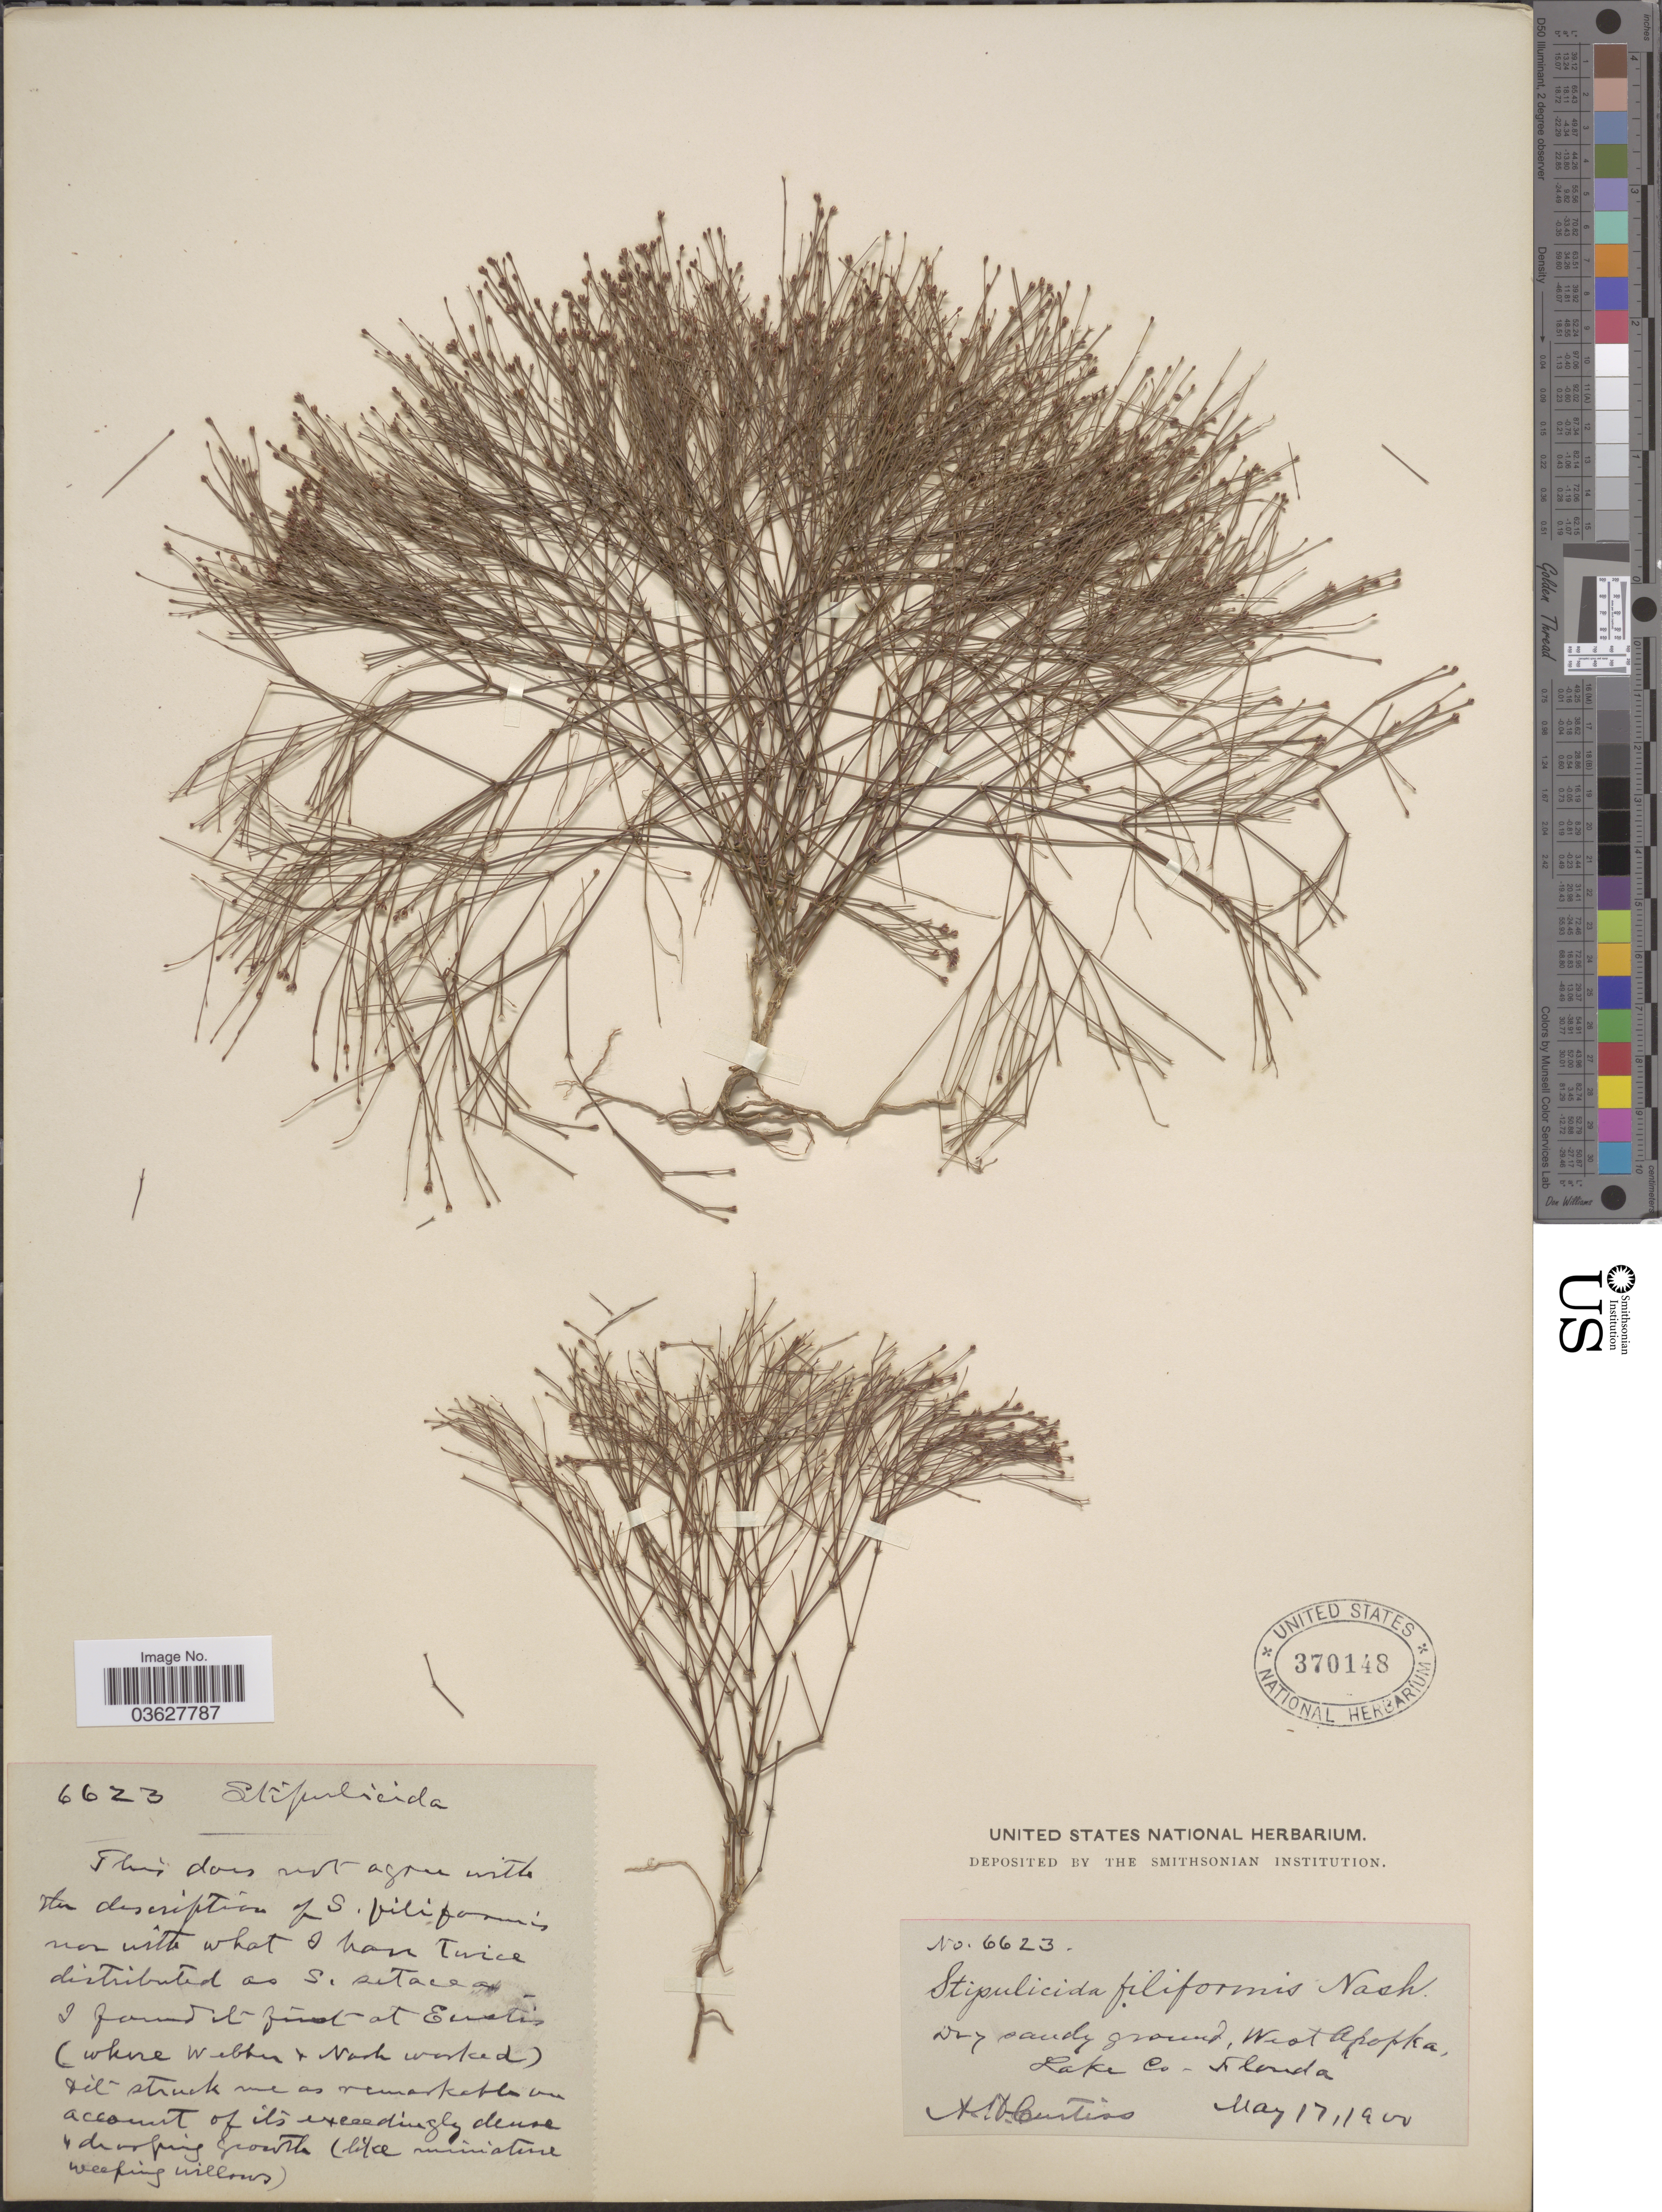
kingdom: Plantae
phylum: Tracheophyta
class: Magnoliopsida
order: Caryophyllales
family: Caryophyllaceae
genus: Stipulicida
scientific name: Stipulicida filiformis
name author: Nash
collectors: A. H. Curtiss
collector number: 6623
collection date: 1900-05-17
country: United States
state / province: Florida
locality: West Apopka, Lake Co.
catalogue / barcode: US 370148